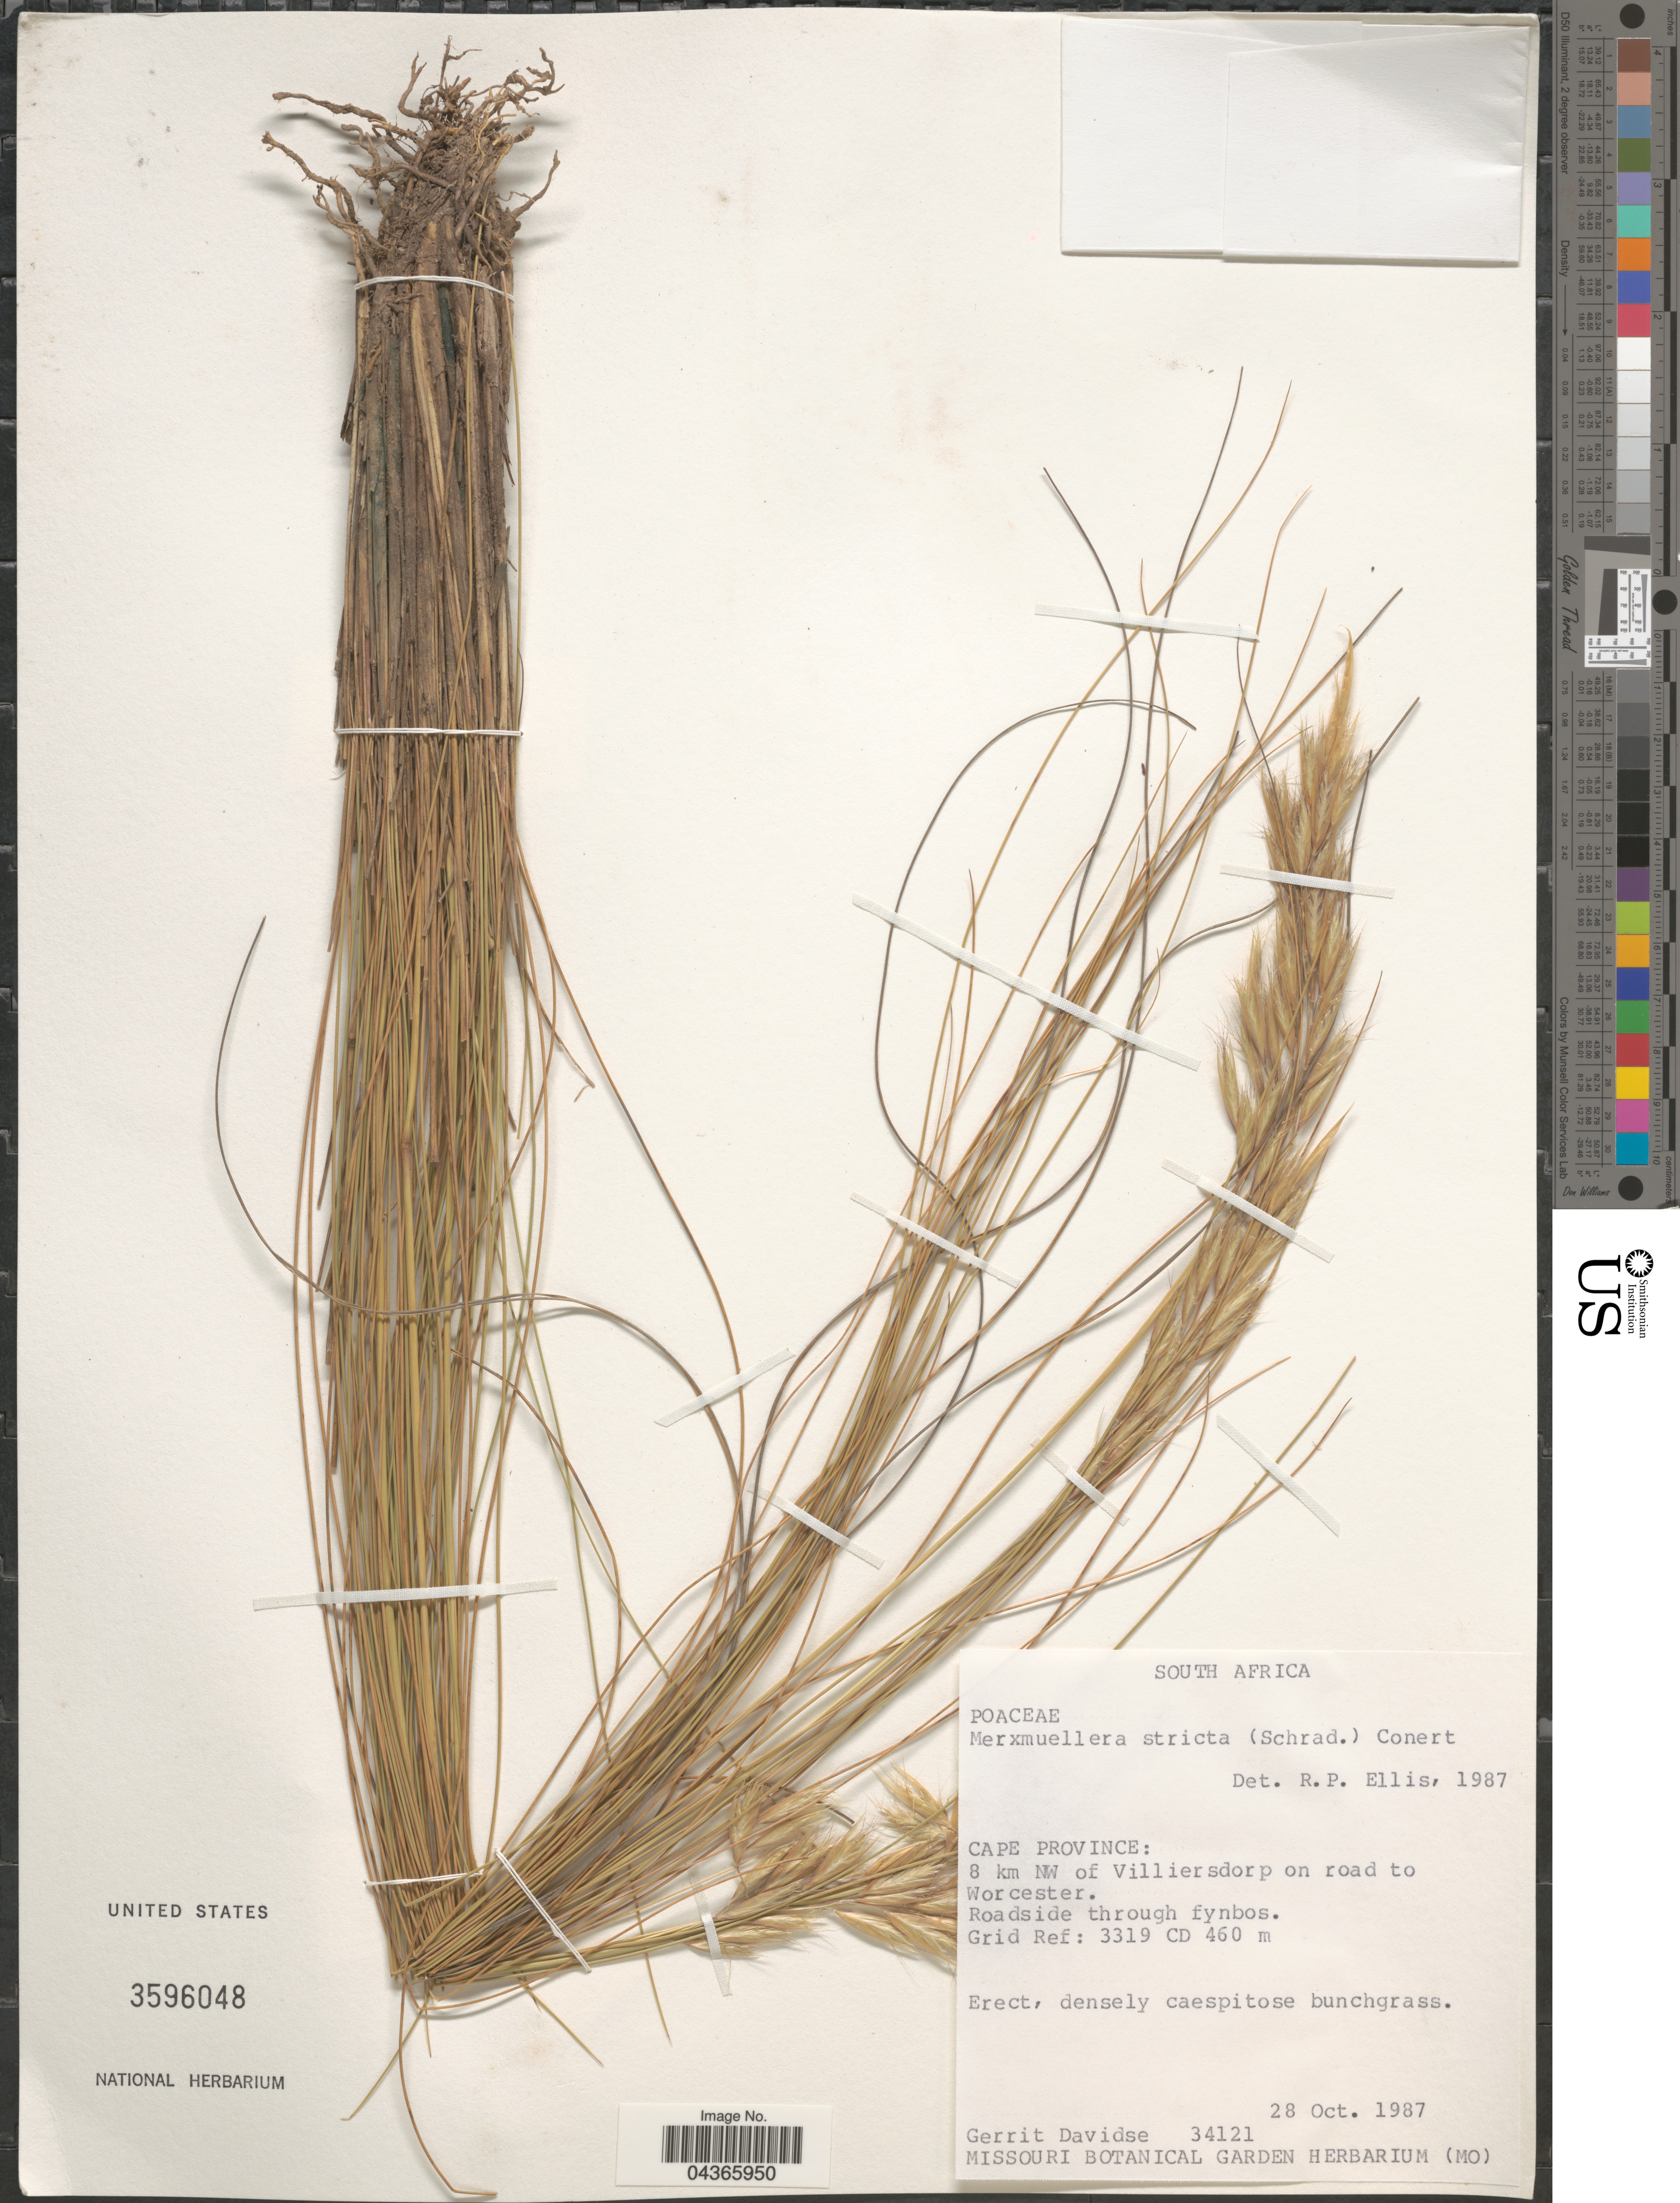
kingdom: Plantae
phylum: Tracheophyta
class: Liliopsida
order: Poales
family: Poaceae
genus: Tenaxia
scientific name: Tenaxia stricta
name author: (Schrad.) N.P. Barker & H.P. Linder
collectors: G. Davidse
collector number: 34121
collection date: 1987-10-28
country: South Africa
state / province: Western Cape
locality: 8 km NW of Villiersdorp on road to Worcester. Grid Ref: 3319 CD.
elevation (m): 460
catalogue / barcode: US 3596048